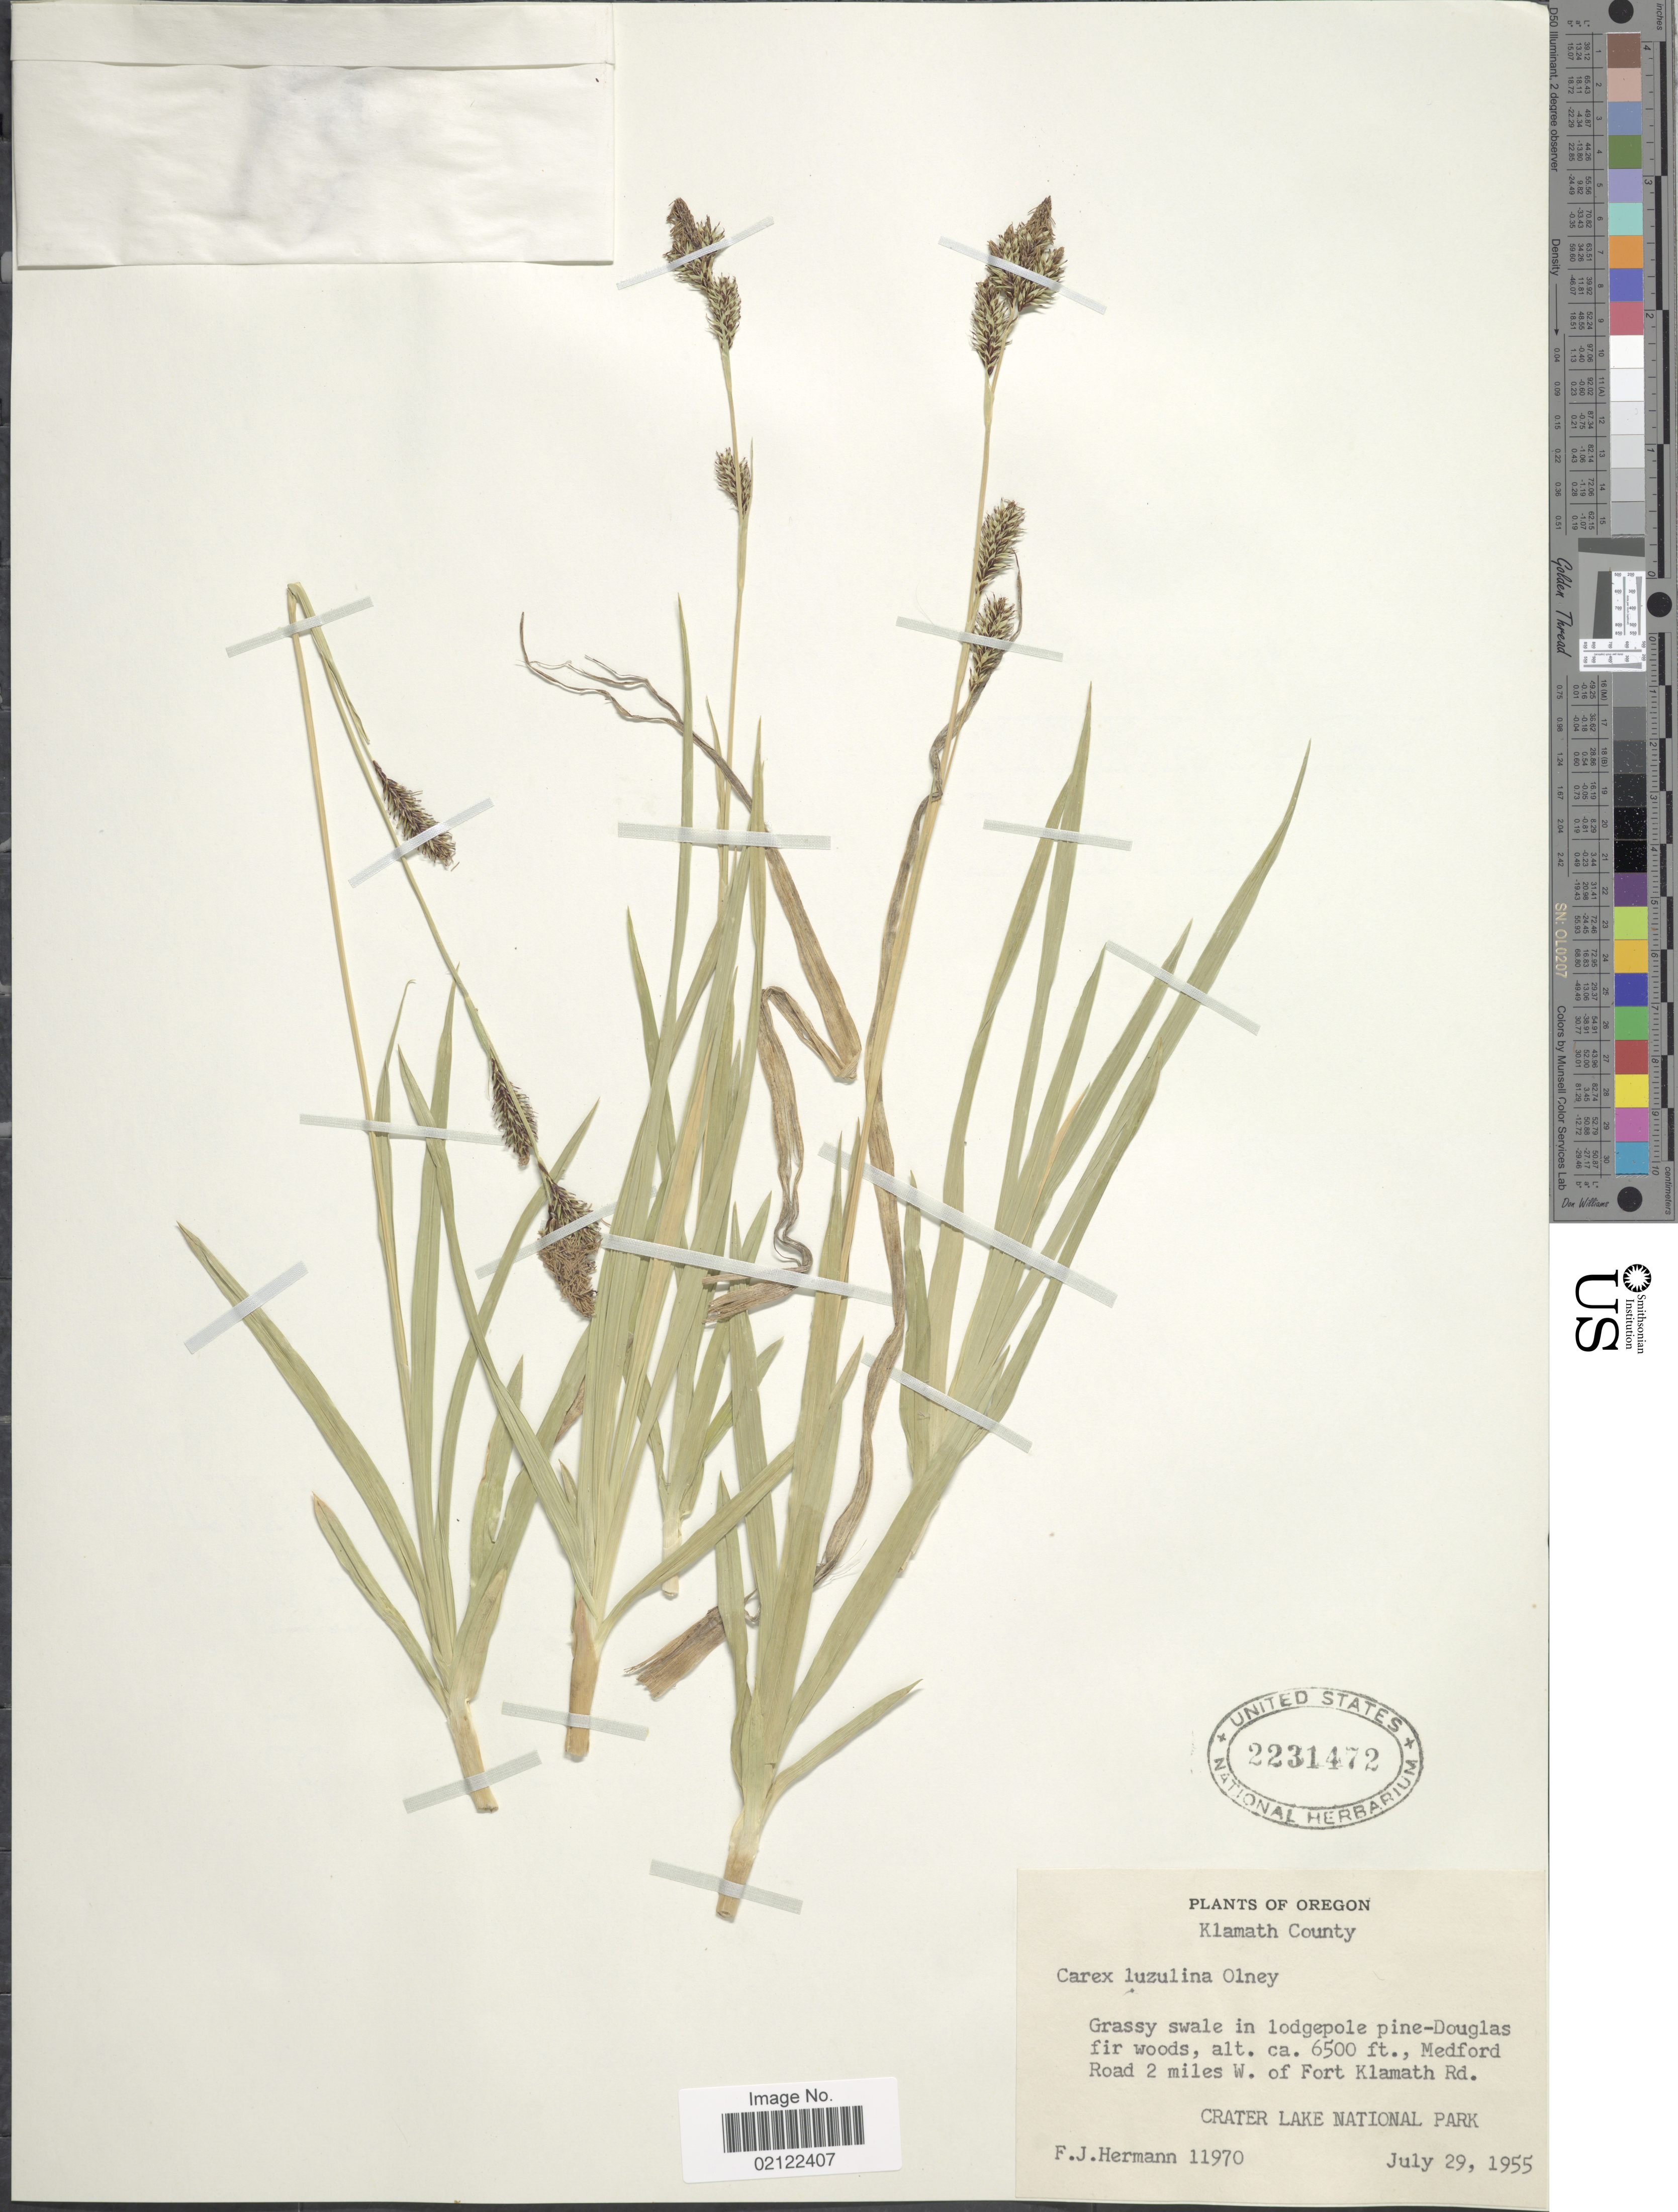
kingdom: Plantae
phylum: Tracheophyta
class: Liliopsida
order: Poales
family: Cyperaceae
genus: Carex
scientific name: Carex luzulina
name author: Olney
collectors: F. J. Hermann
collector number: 11970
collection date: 1955-07-29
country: United States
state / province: Oregon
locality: Klamath County. Grassy swale in lodgepole pine-Douglas fir woods, Medford Road 2 miles W. of Fort Klamath Rd. Crater Lake National Park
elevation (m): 1981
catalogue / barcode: US 2231472